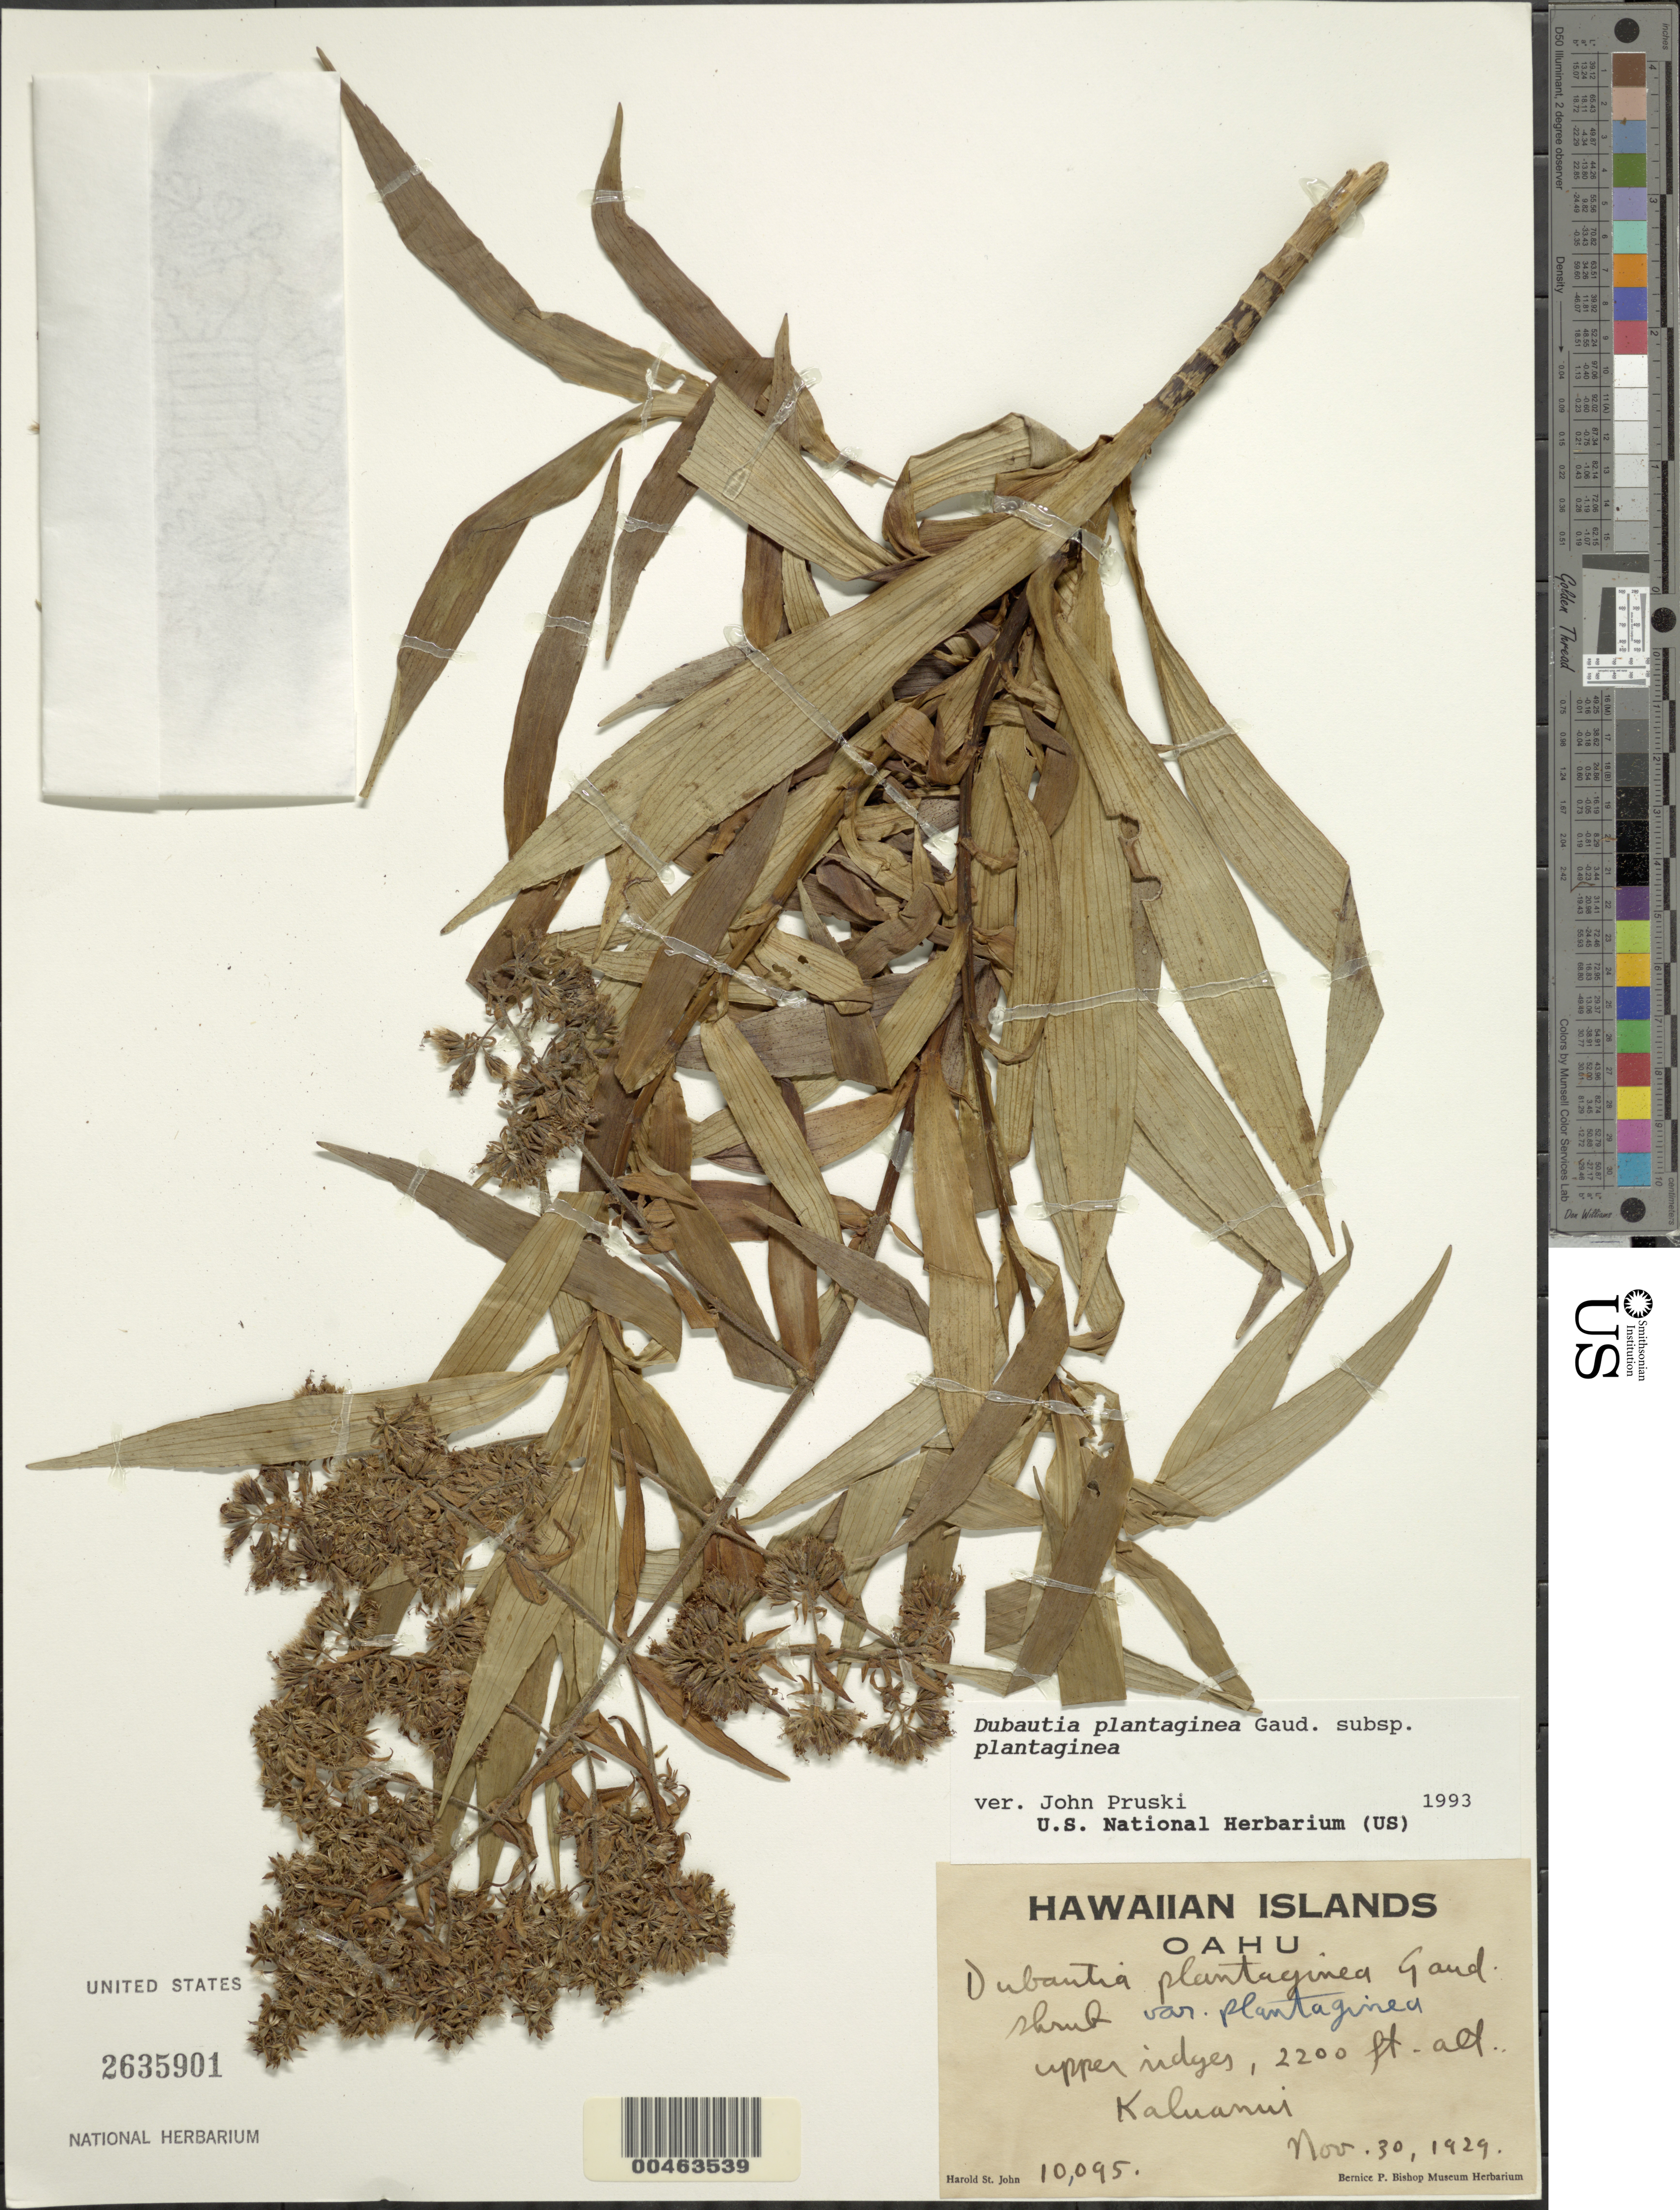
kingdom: Plantae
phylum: Tracheophyta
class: Magnoliopsida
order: Asterales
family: Asteraceae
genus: Dubautia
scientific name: Dubautia plantaginea subsp. plantaginea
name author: Gaudich.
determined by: Pruski, J. F.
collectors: H. St. John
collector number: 10095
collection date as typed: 30 Nov 1929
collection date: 1929-11-30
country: United States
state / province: Hawaii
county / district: Honolulu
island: Oahu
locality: upper ridges, Kaluanui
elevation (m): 671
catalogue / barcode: US 2635901